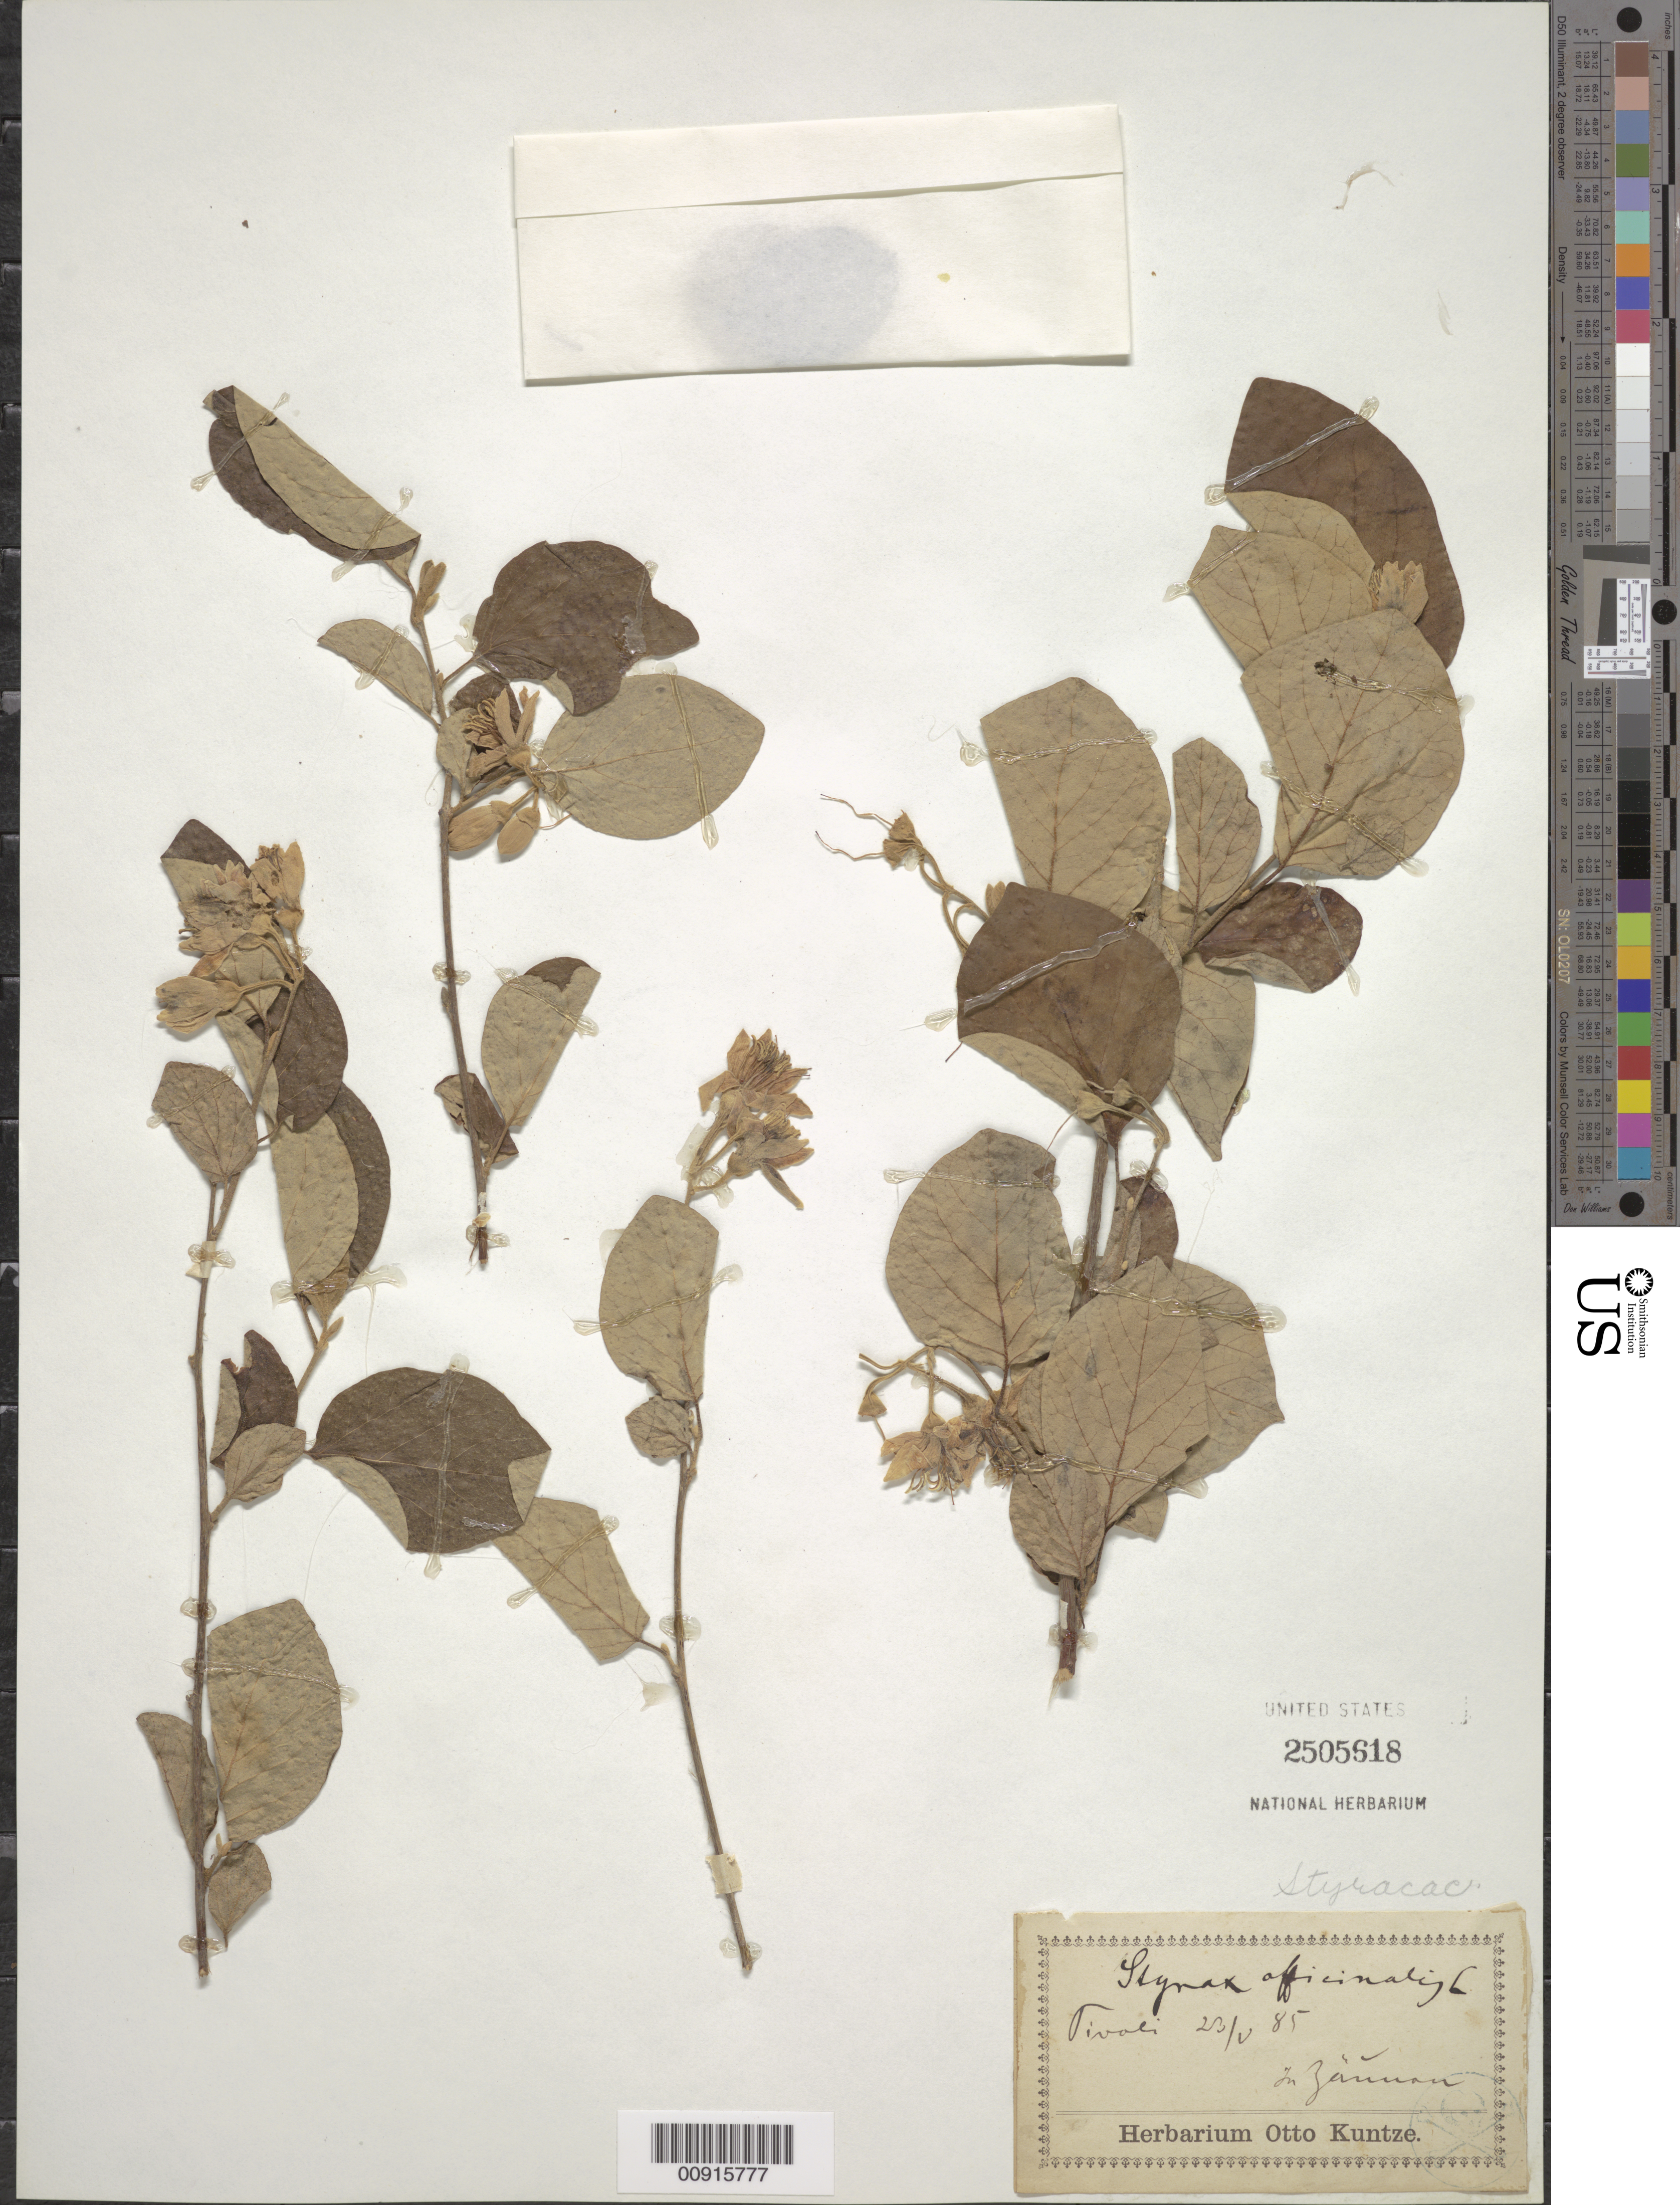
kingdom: Plantae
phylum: Tracheophyta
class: Magnoliopsida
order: Ericales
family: Styracaceae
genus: Styrax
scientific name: Styrax officinalis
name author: L.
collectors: C.E.O. Kuntze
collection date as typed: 23 May 1885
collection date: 1885-05-23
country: Italy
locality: Tivoli. In Zannan.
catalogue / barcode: US 2505618